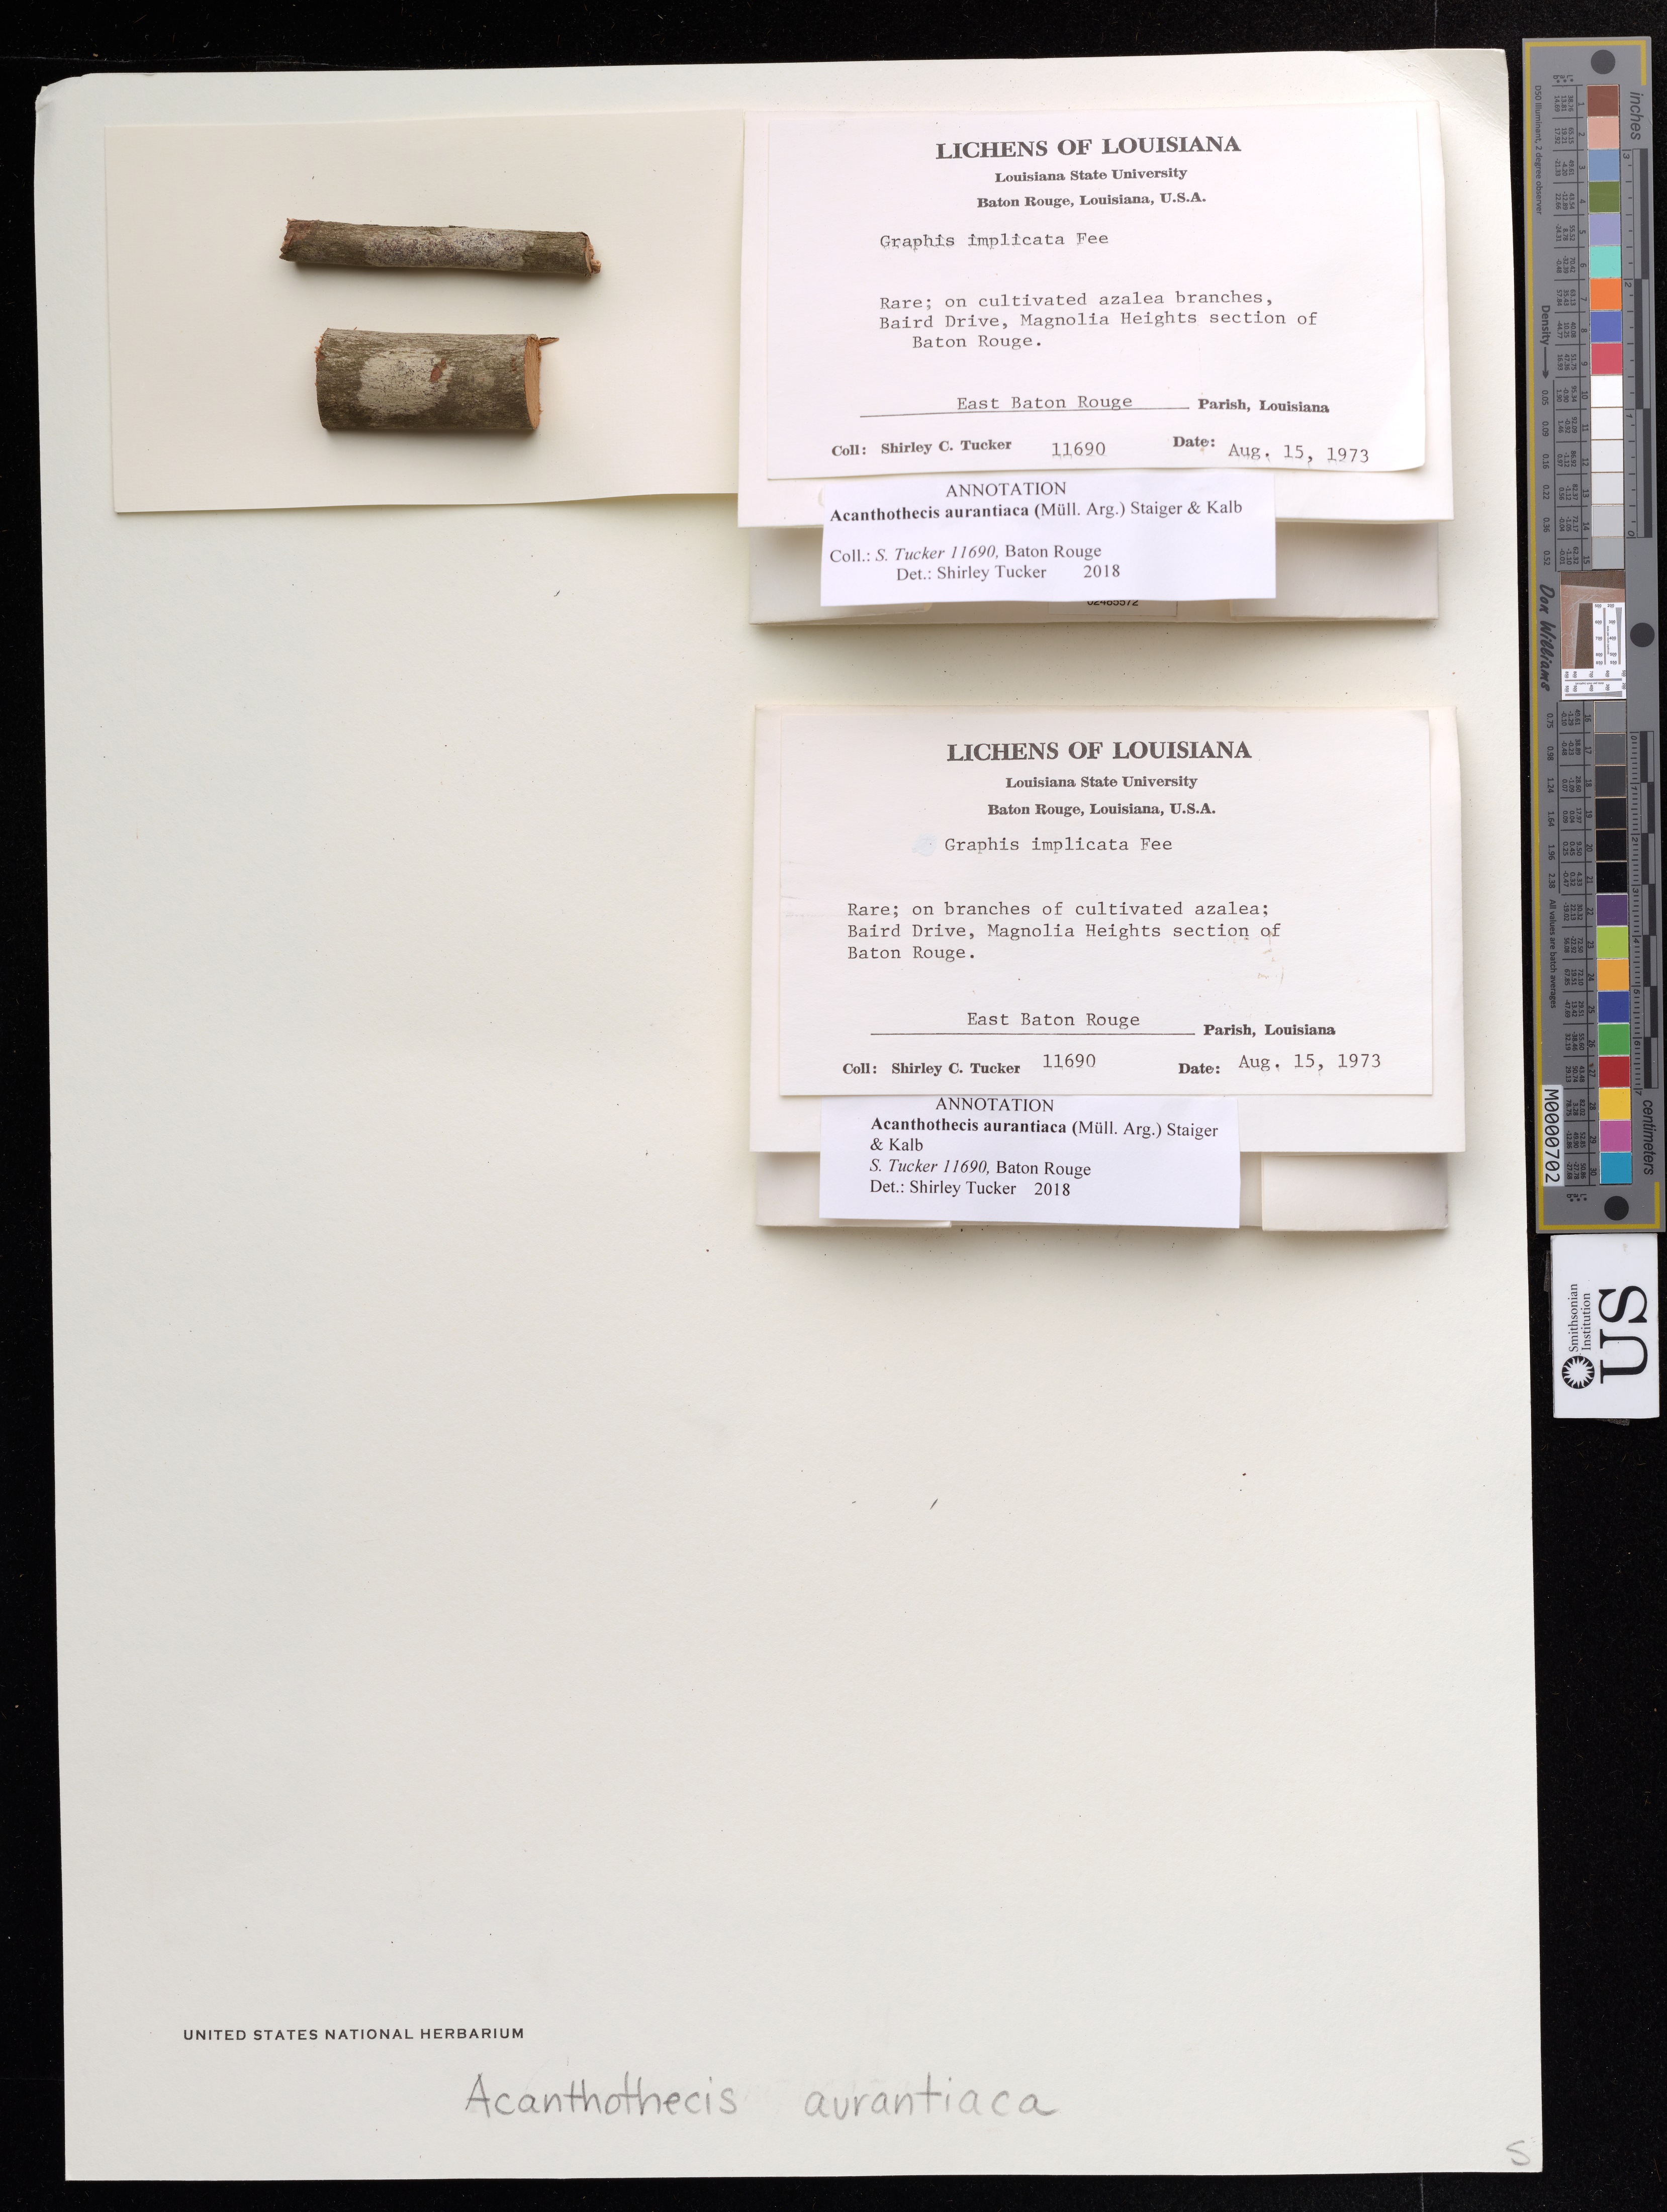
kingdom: Fungi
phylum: Ascomycota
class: Lecanoromycetes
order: Ostropales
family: Graphidaceae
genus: Acanthothecis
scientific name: Acanthothecis aurantiaca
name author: (Müll. Arg.) Staiger & Kalb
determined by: Tucker, S. C.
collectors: S. C. Tucker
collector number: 11690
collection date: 1973-08-15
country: United States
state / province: Louisiana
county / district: Baton Rouge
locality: Baird Drive, Magnolia Heights section of Baton Rouge.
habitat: on cultivated azalea branches